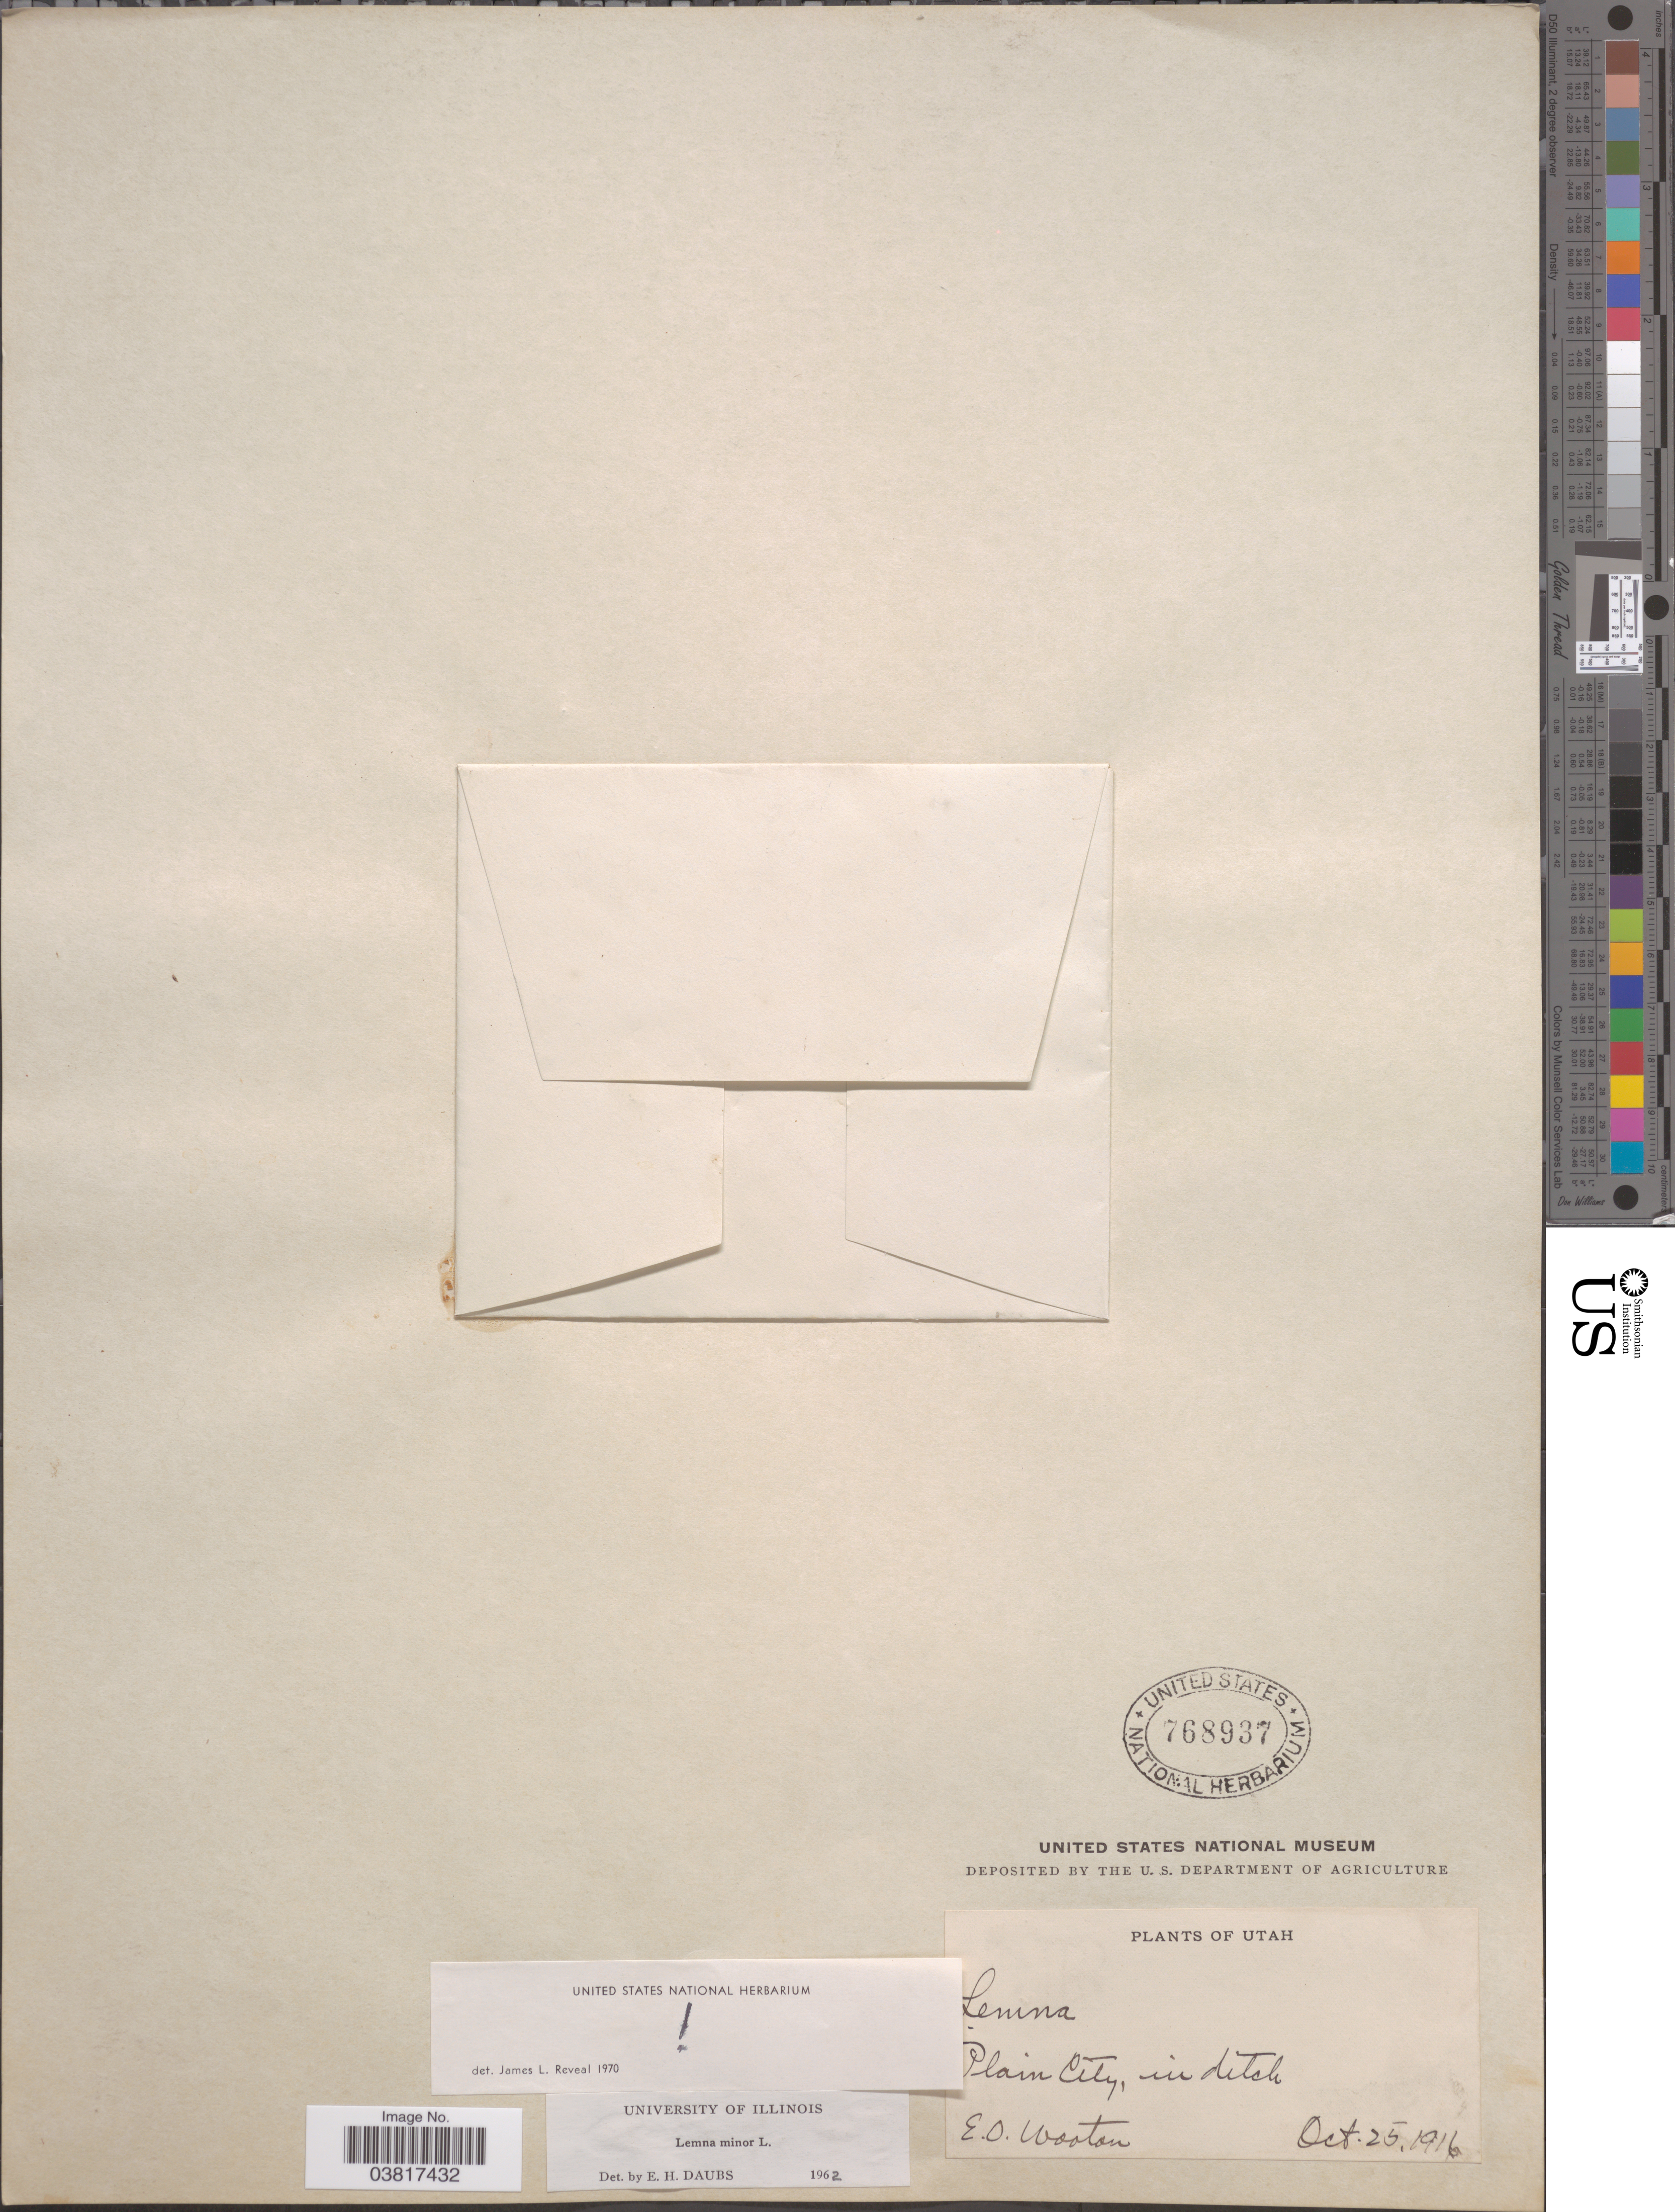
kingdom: Plantae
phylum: Tracheophyta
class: Liliopsida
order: Alismatales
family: Araceae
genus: Lemna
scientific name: Lemna minor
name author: L.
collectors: E. O. Wooton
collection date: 1916-10-25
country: United States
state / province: Utah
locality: Plain City, in ditch.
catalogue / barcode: US 768937